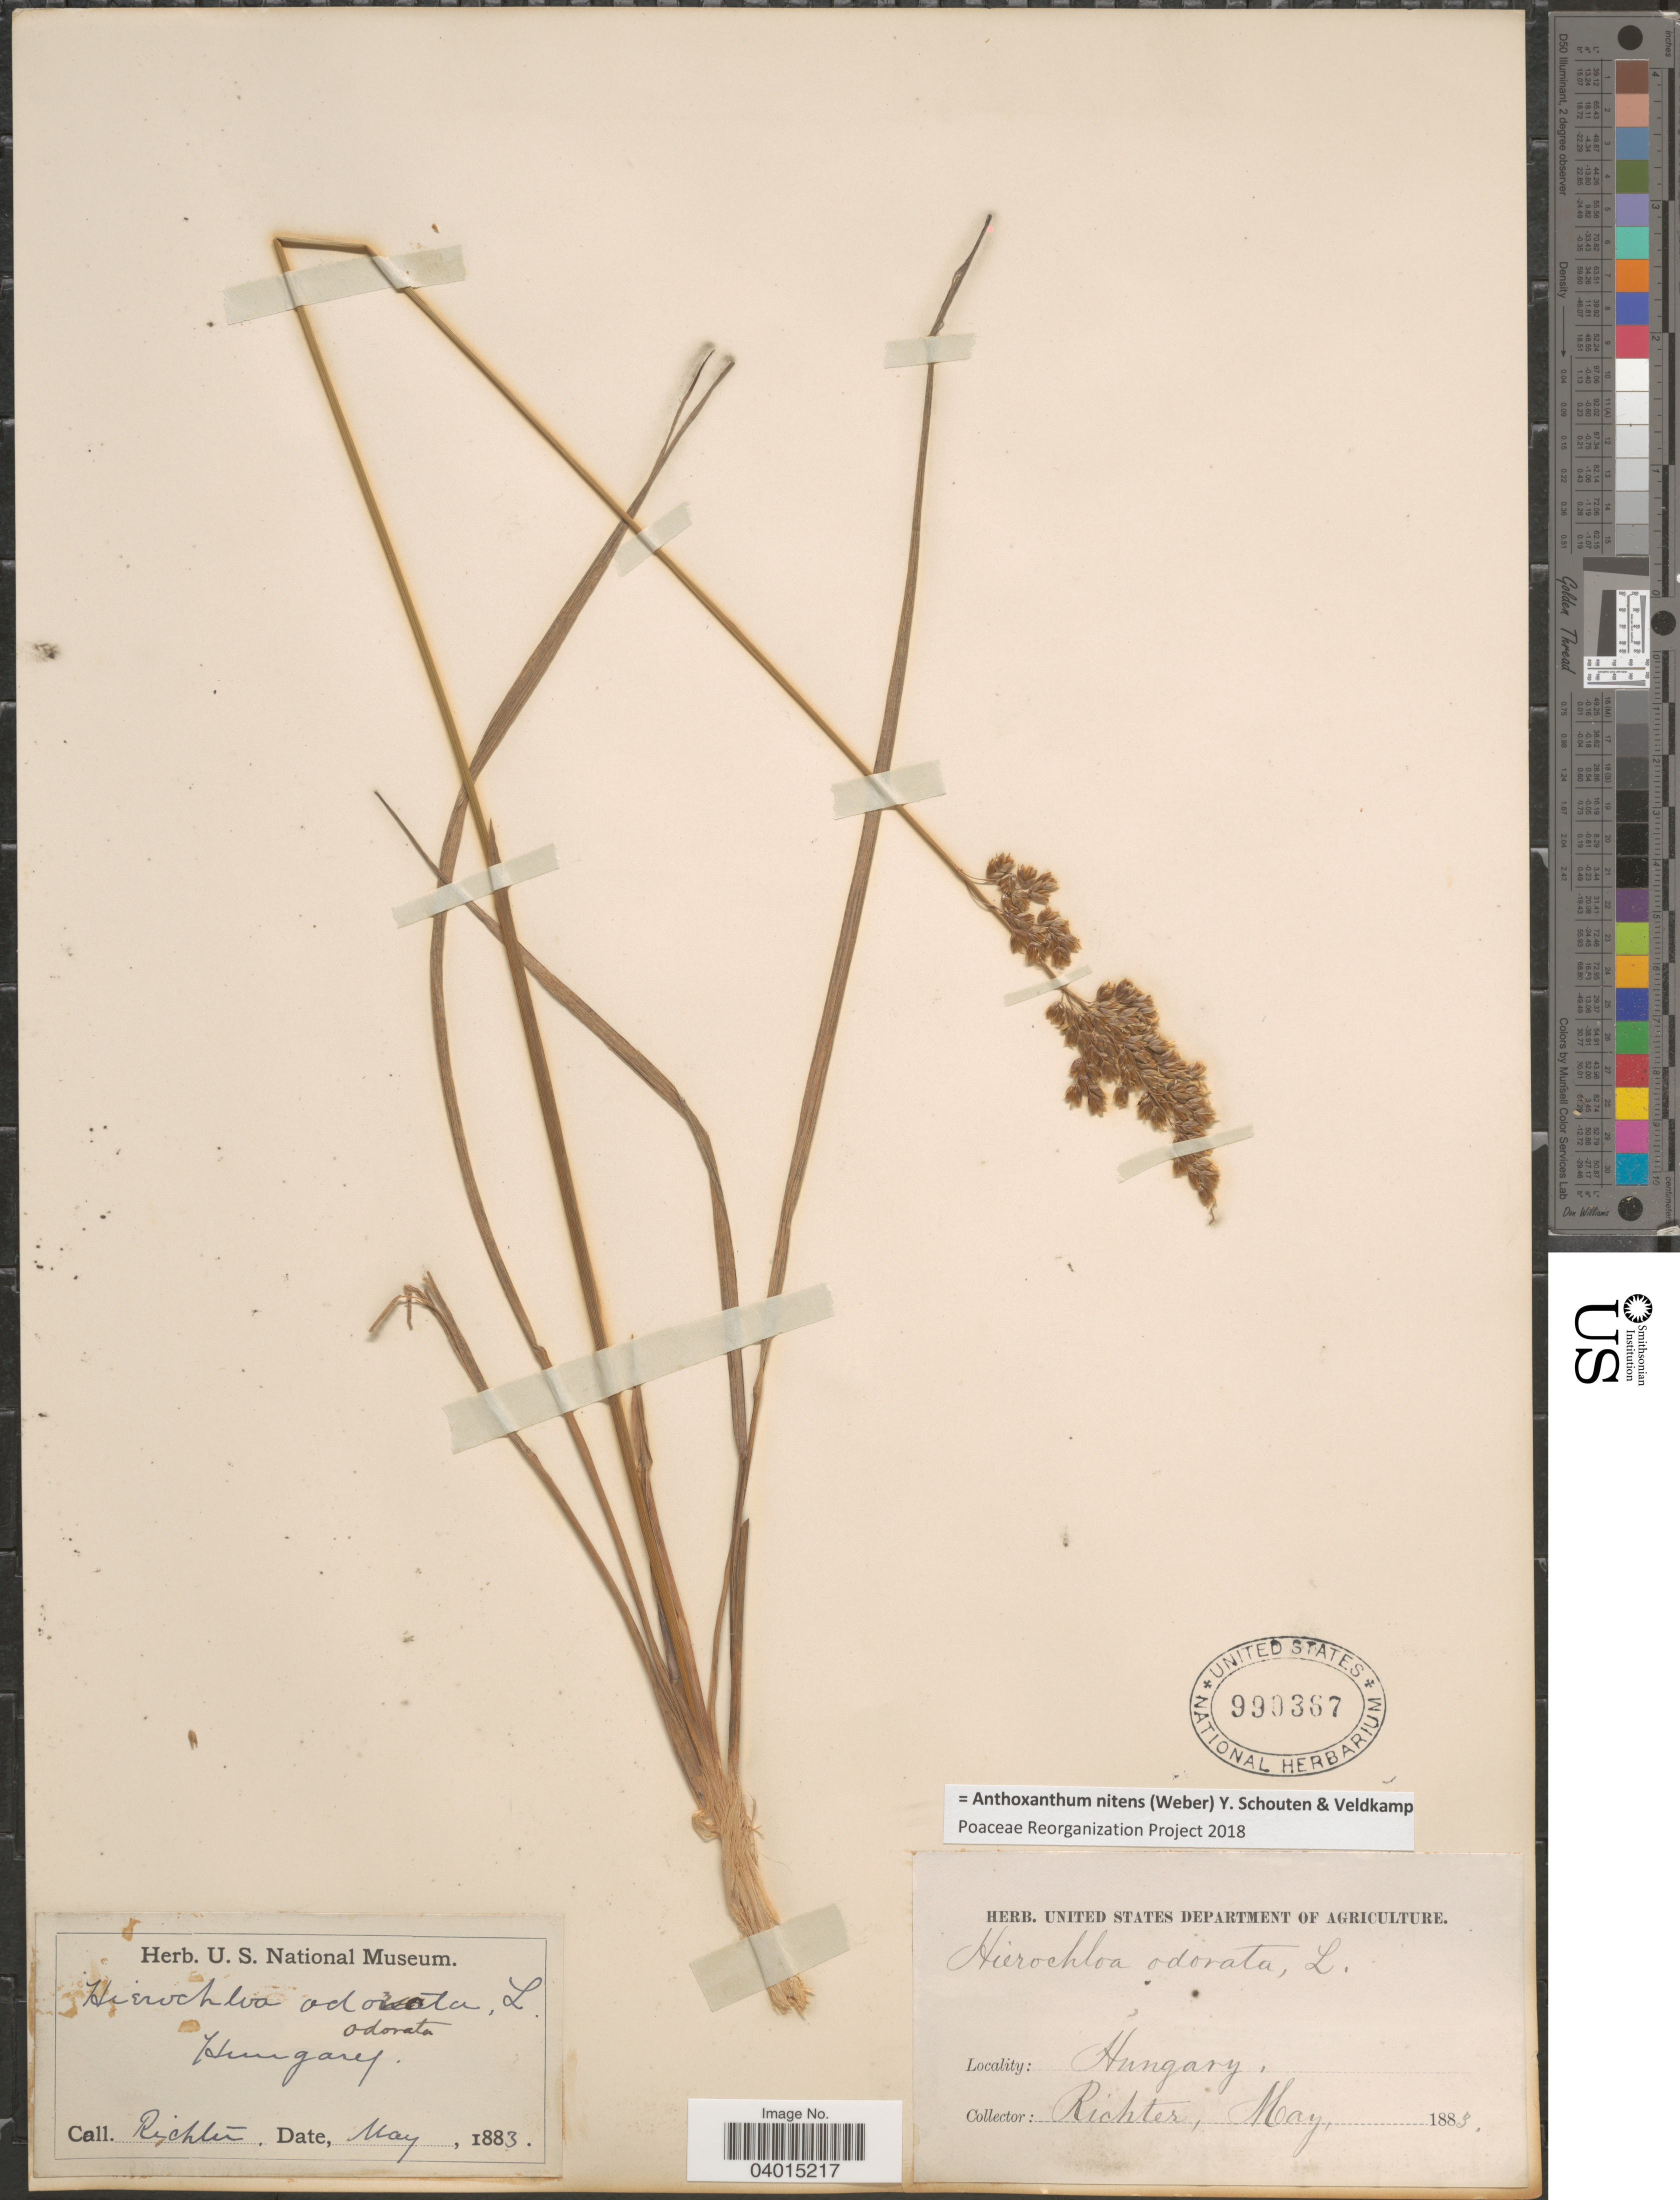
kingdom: Plantae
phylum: Tracheophyta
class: Liliopsida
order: Poales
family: Poaceae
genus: Anthoxanthum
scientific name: Anthoxanthum nitens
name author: (G.H. Weber) R.T.A. Schouten & Veldkamp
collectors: -- Richter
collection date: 1883-05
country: Hungary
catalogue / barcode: US 990367